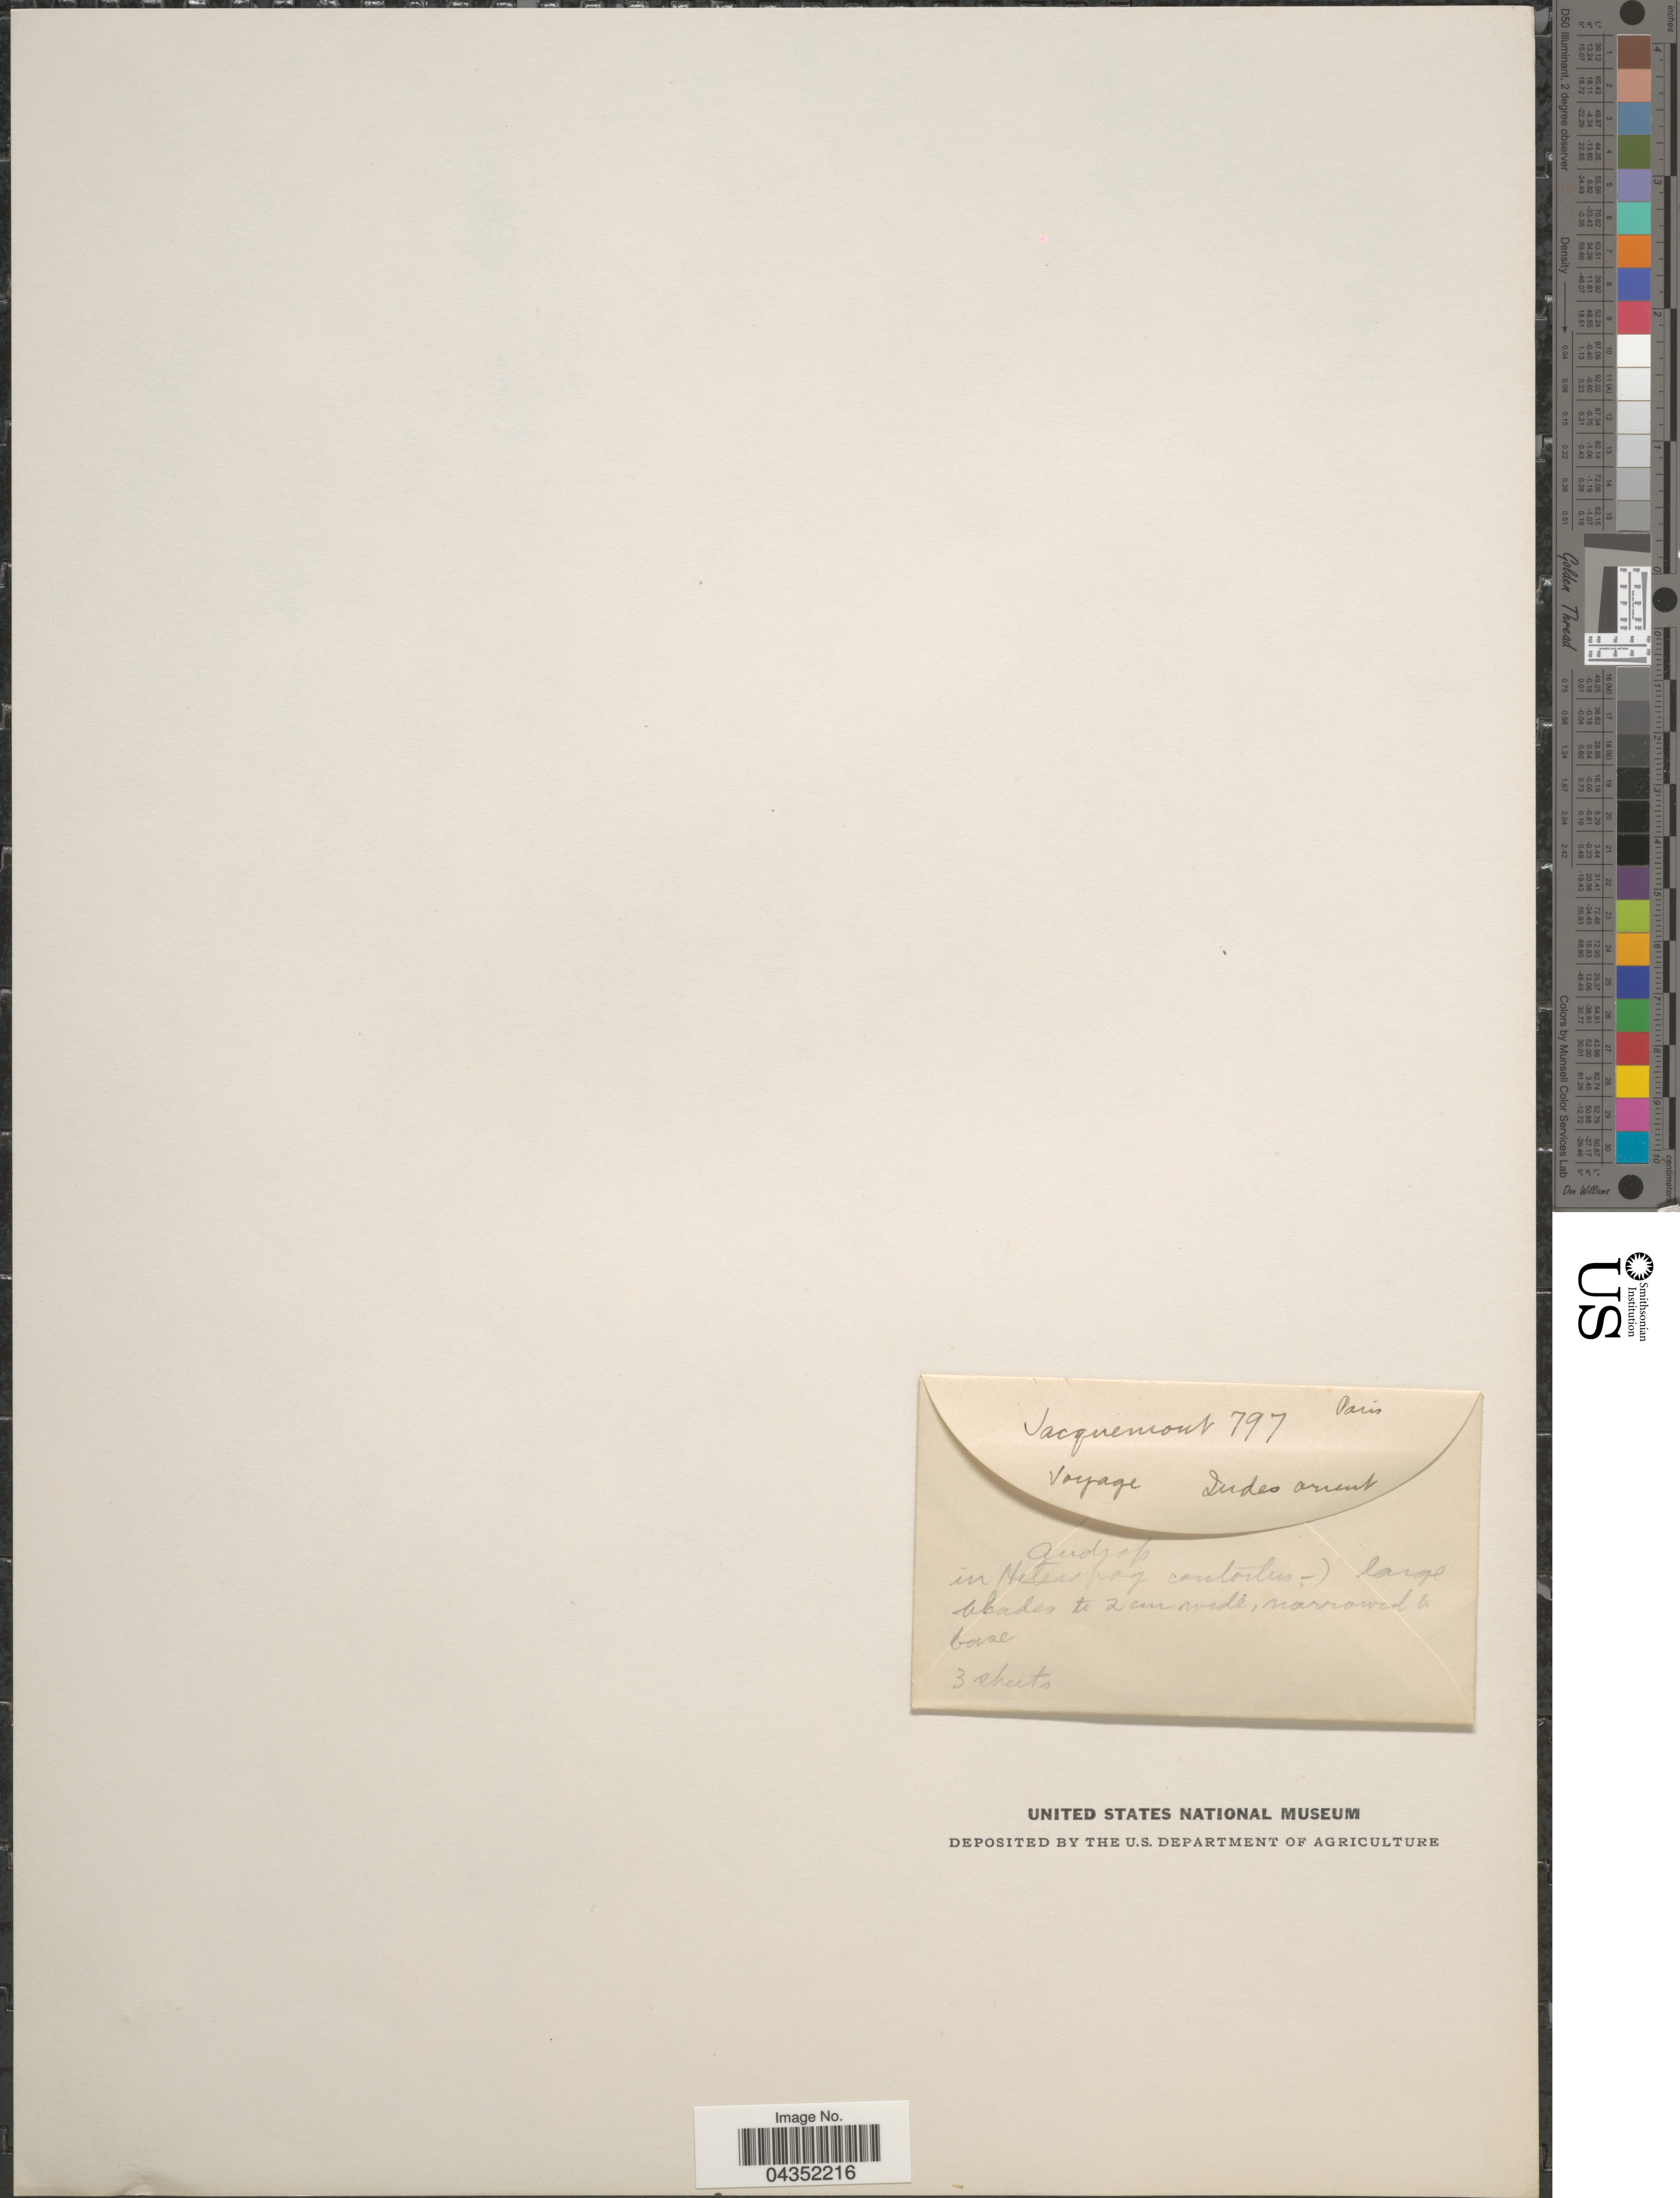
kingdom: Plantae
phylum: Tracheophyta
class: Liliopsida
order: Poales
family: Poaceae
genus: Heteropogon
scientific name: Heteropogon contortus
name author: (L.) P. Beauv. ex Roem. & Schult.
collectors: Jacquemont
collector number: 797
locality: Paris. Voyage Indes orient.